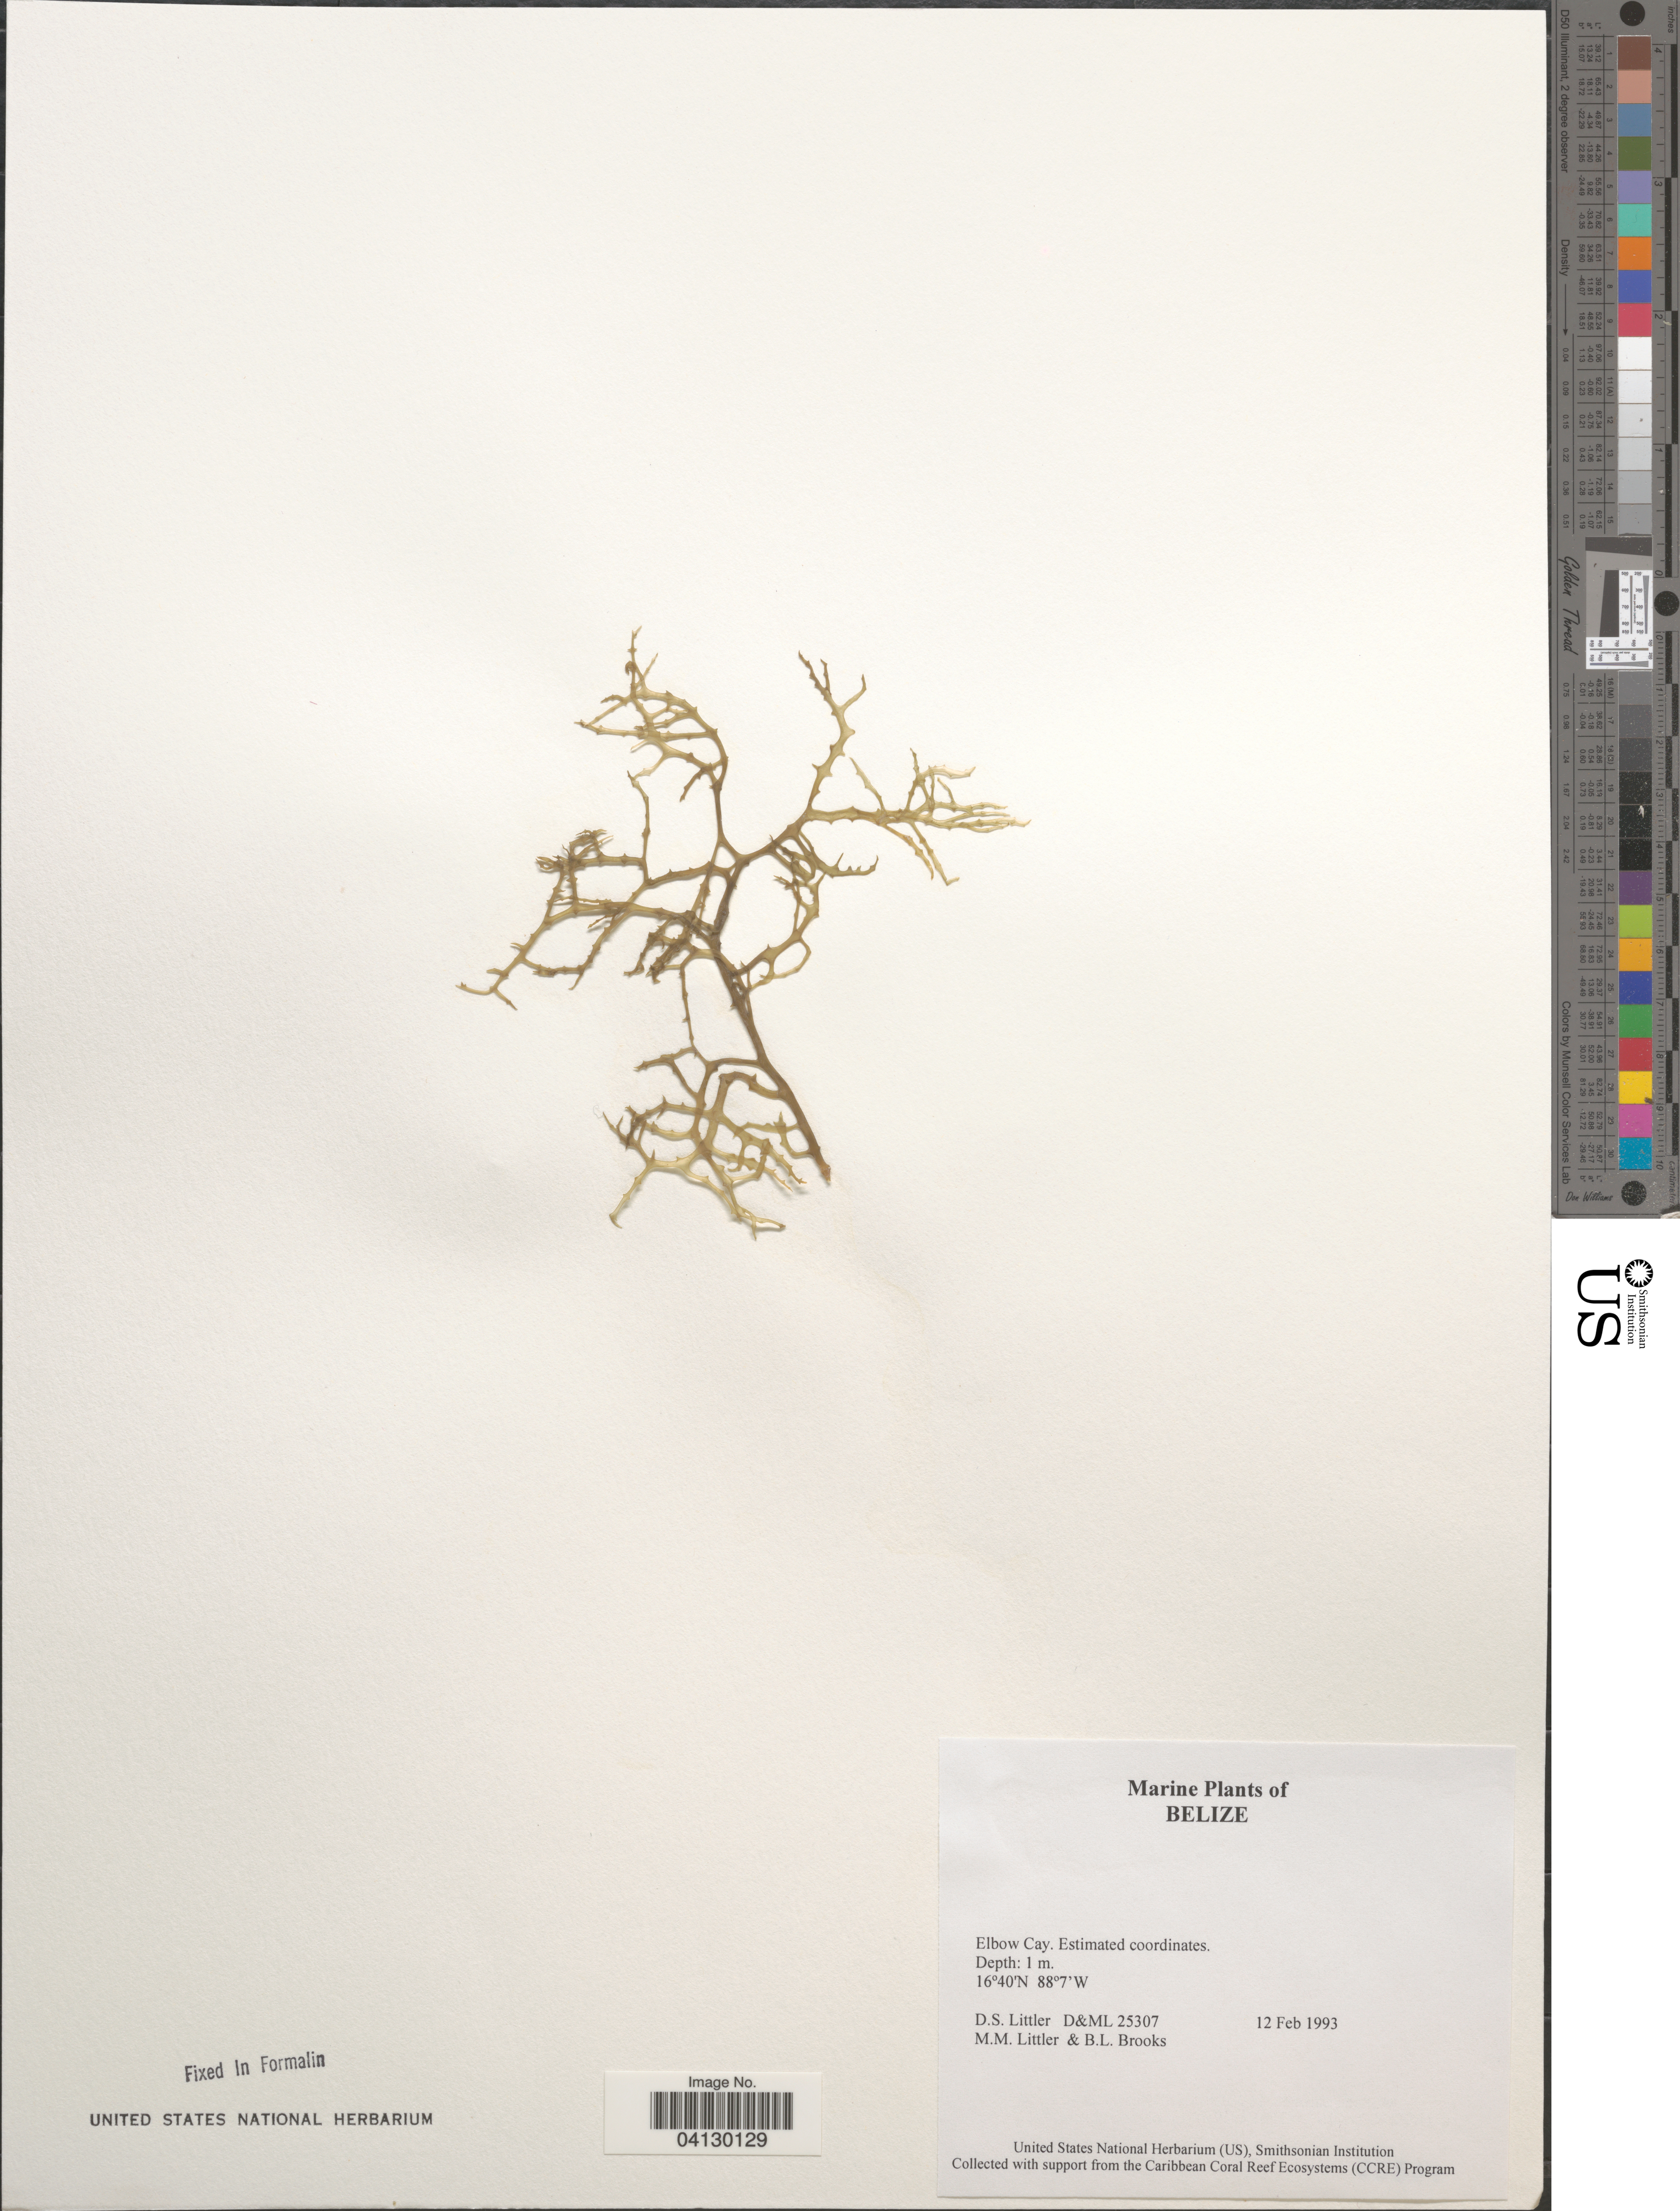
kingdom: Plantae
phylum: Rhodophyta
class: Florideophyceae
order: Corallinales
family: Corallinaceae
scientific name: Crustose Coralline Algae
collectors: D. S. Littler & B. Brooks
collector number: D&ML 25307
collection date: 1993-02-12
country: Belize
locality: Elbow Cay.